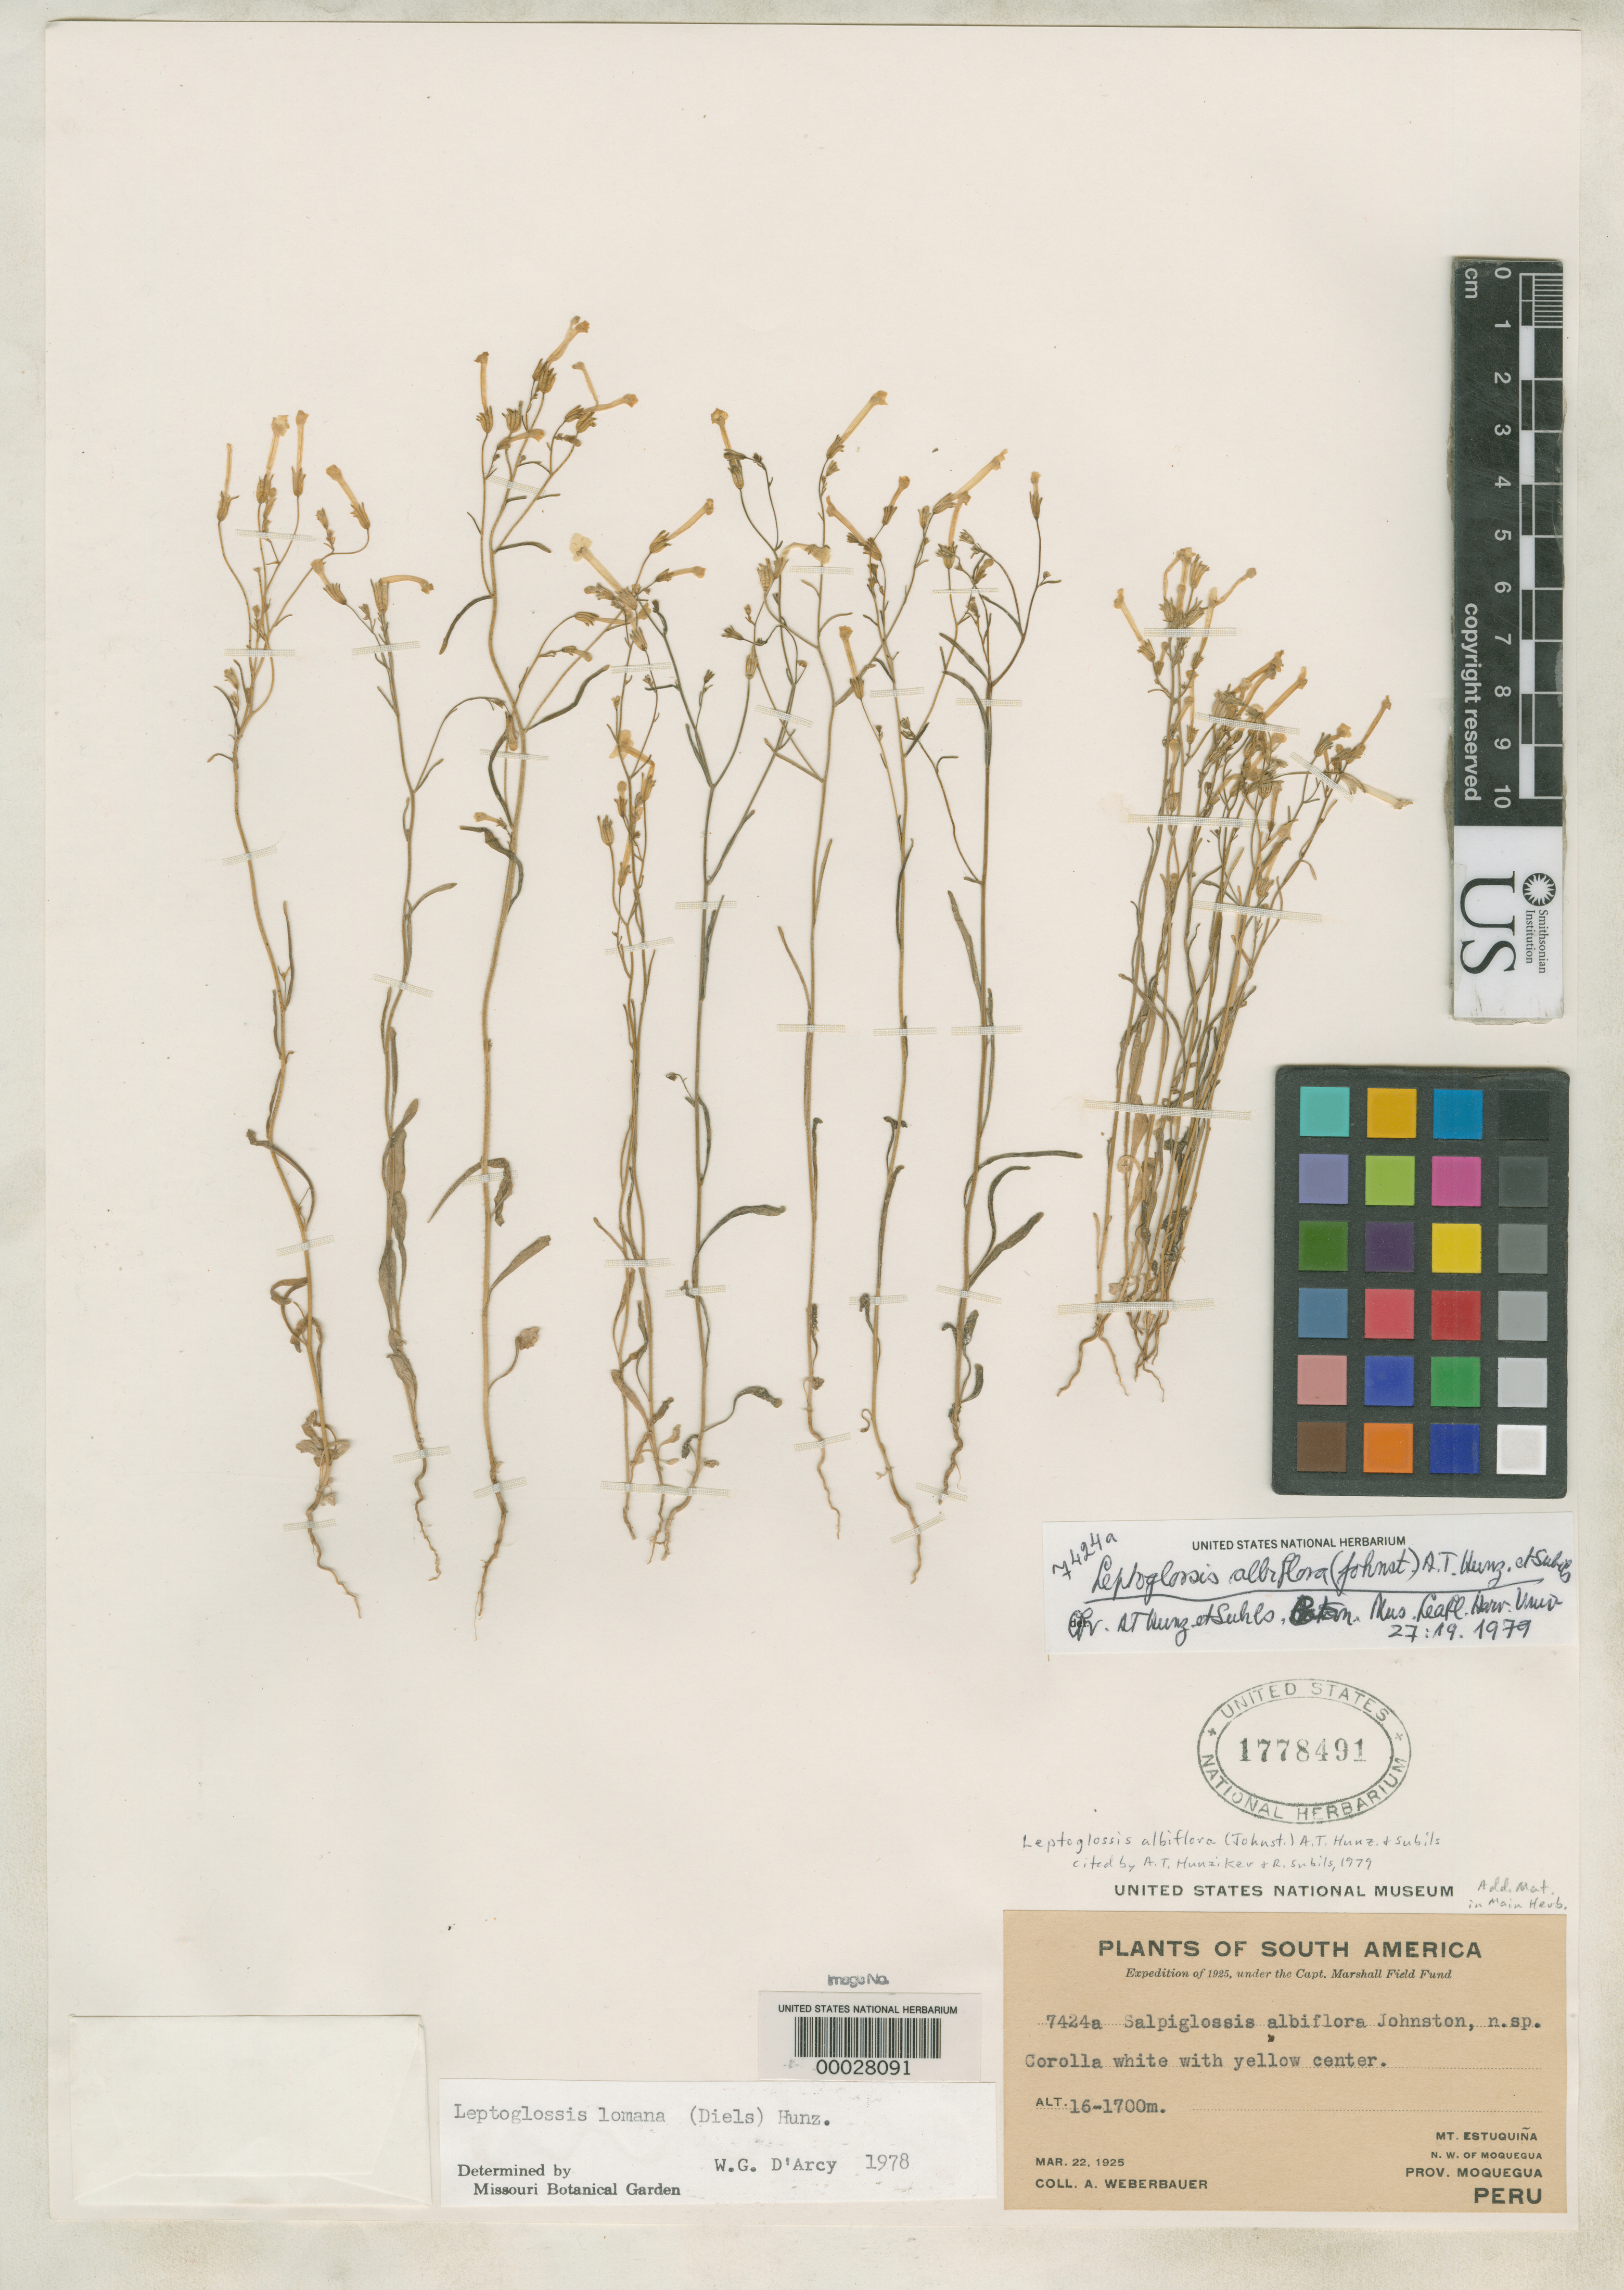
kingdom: Plantae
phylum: Tracheophyta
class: Magnoliopsida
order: Solanales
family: Solanaceae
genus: Salpiglossis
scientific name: Salpiglossis albiflora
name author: I.M. Johnst.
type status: Isotype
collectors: A. Weberbauer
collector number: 7424 a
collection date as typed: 22 Mar 1925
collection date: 1925-03-22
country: Peru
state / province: Moquegua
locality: Mt. Estuquina northwest of Moquegua.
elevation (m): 1650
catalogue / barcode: US 1778491